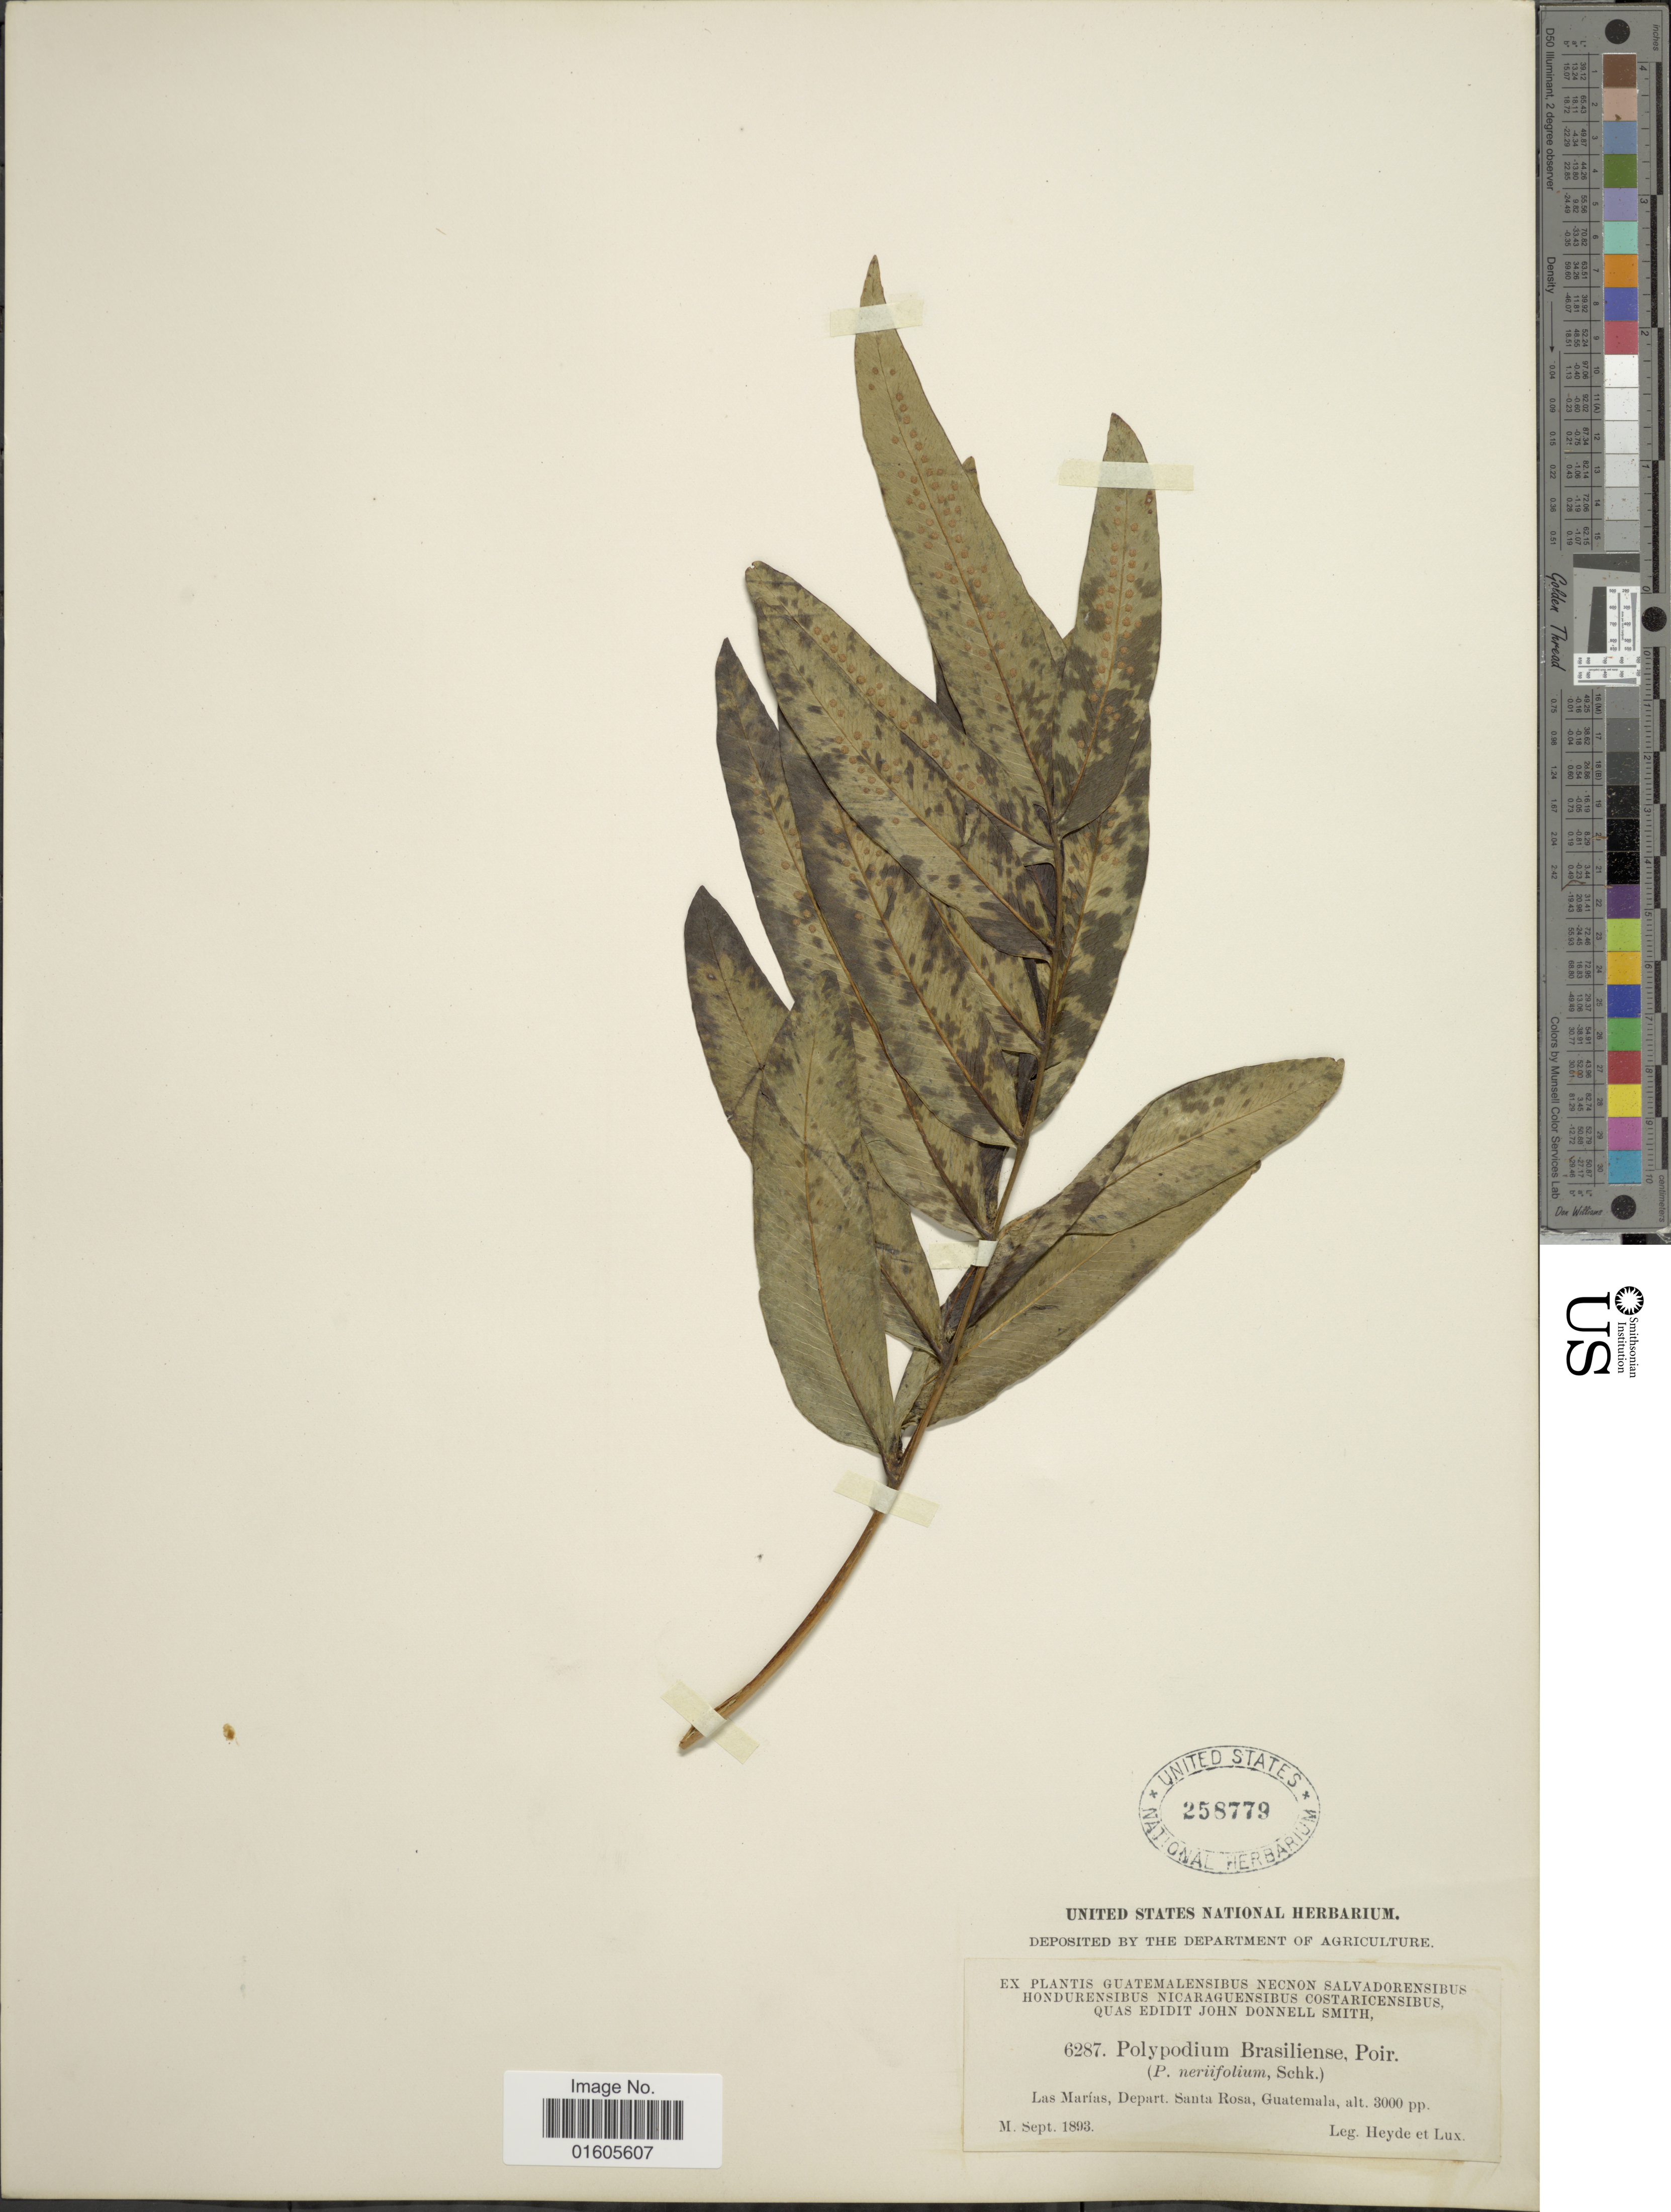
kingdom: Plantae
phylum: Tracheophyta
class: Polypodiopsida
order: Polypodiales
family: Polypodiaceae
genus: Serpocaulon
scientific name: Serpocaulon triseriale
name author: (Sw.) A.R. Sm.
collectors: Heyde & Lux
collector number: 6287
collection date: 1893-09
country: Guatemala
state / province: Santa Rosa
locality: Las Marías, Depart. Santa Rosa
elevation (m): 914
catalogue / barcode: US 258779